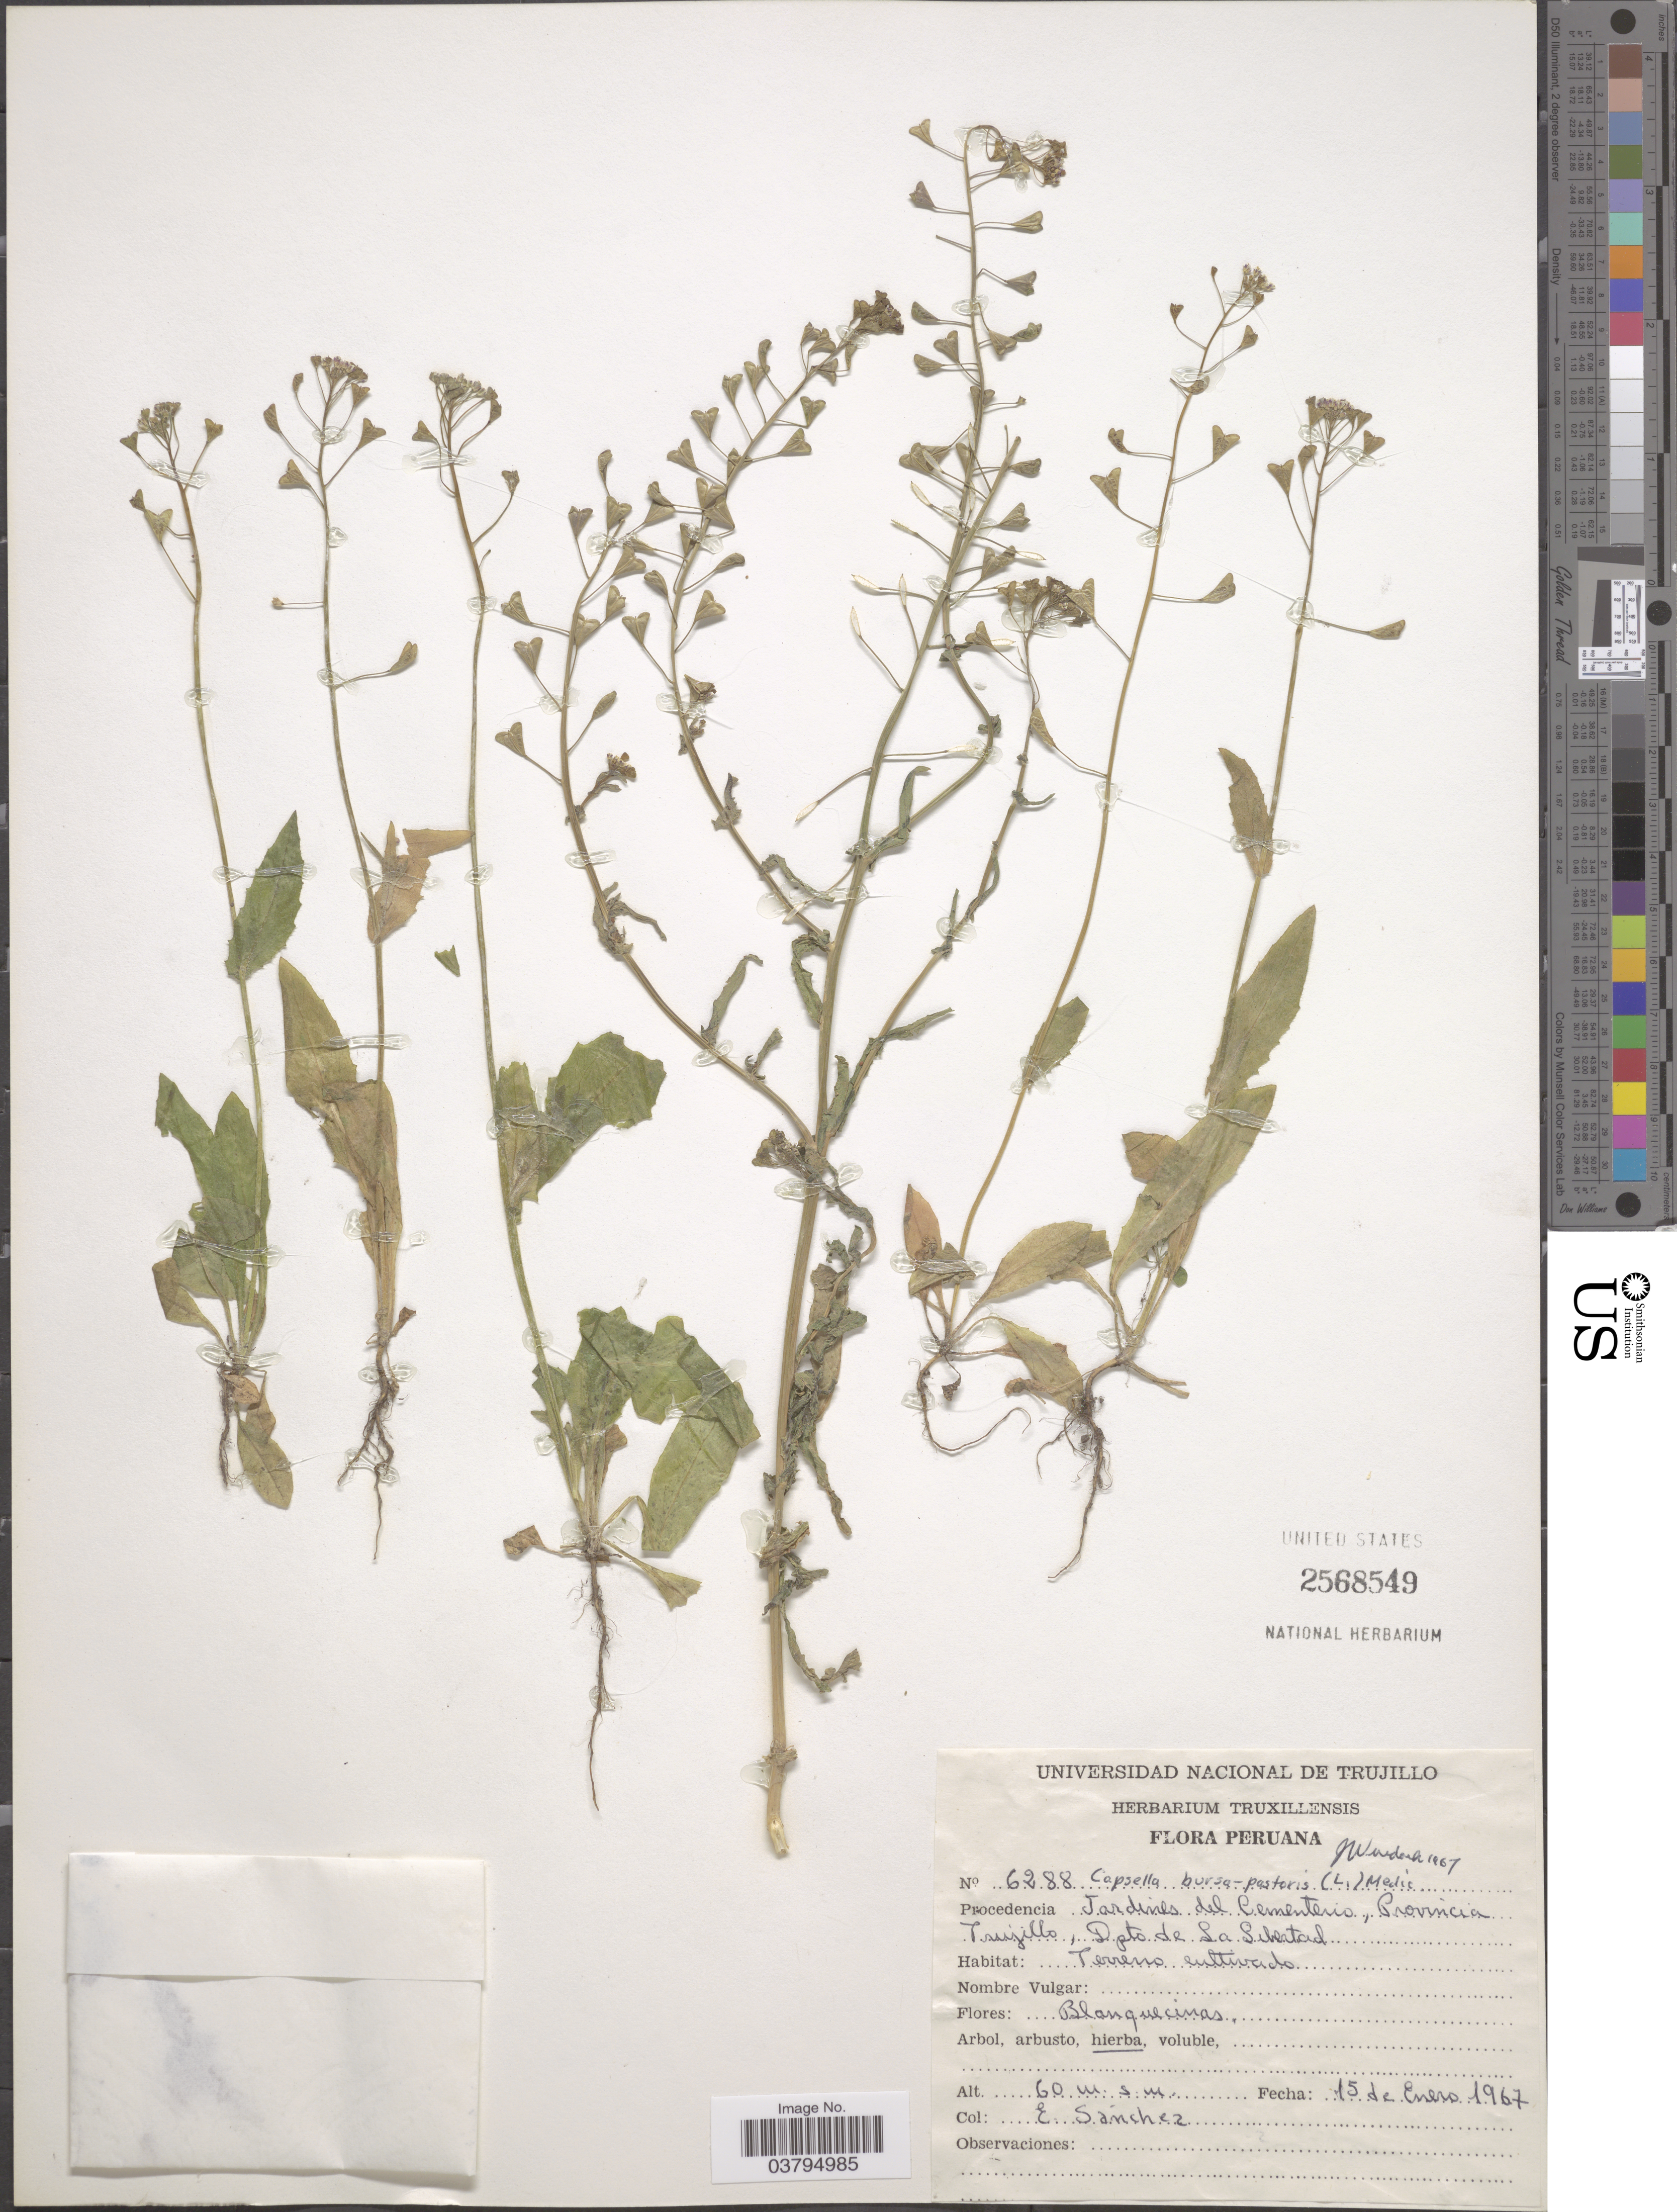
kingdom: Plantae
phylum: Tracheophyta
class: Magnoliopsida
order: Brassicales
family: Brassicaceae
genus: Capsella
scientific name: Capsella bursa-pastoris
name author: (L.) Medik.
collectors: E. Sanchez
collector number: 6288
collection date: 1967-01-15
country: Peru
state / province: La Libertad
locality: Jardines del Cementerio. Provincia Trujillo, Dpto de La Sibertad.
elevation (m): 60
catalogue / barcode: US 2568549